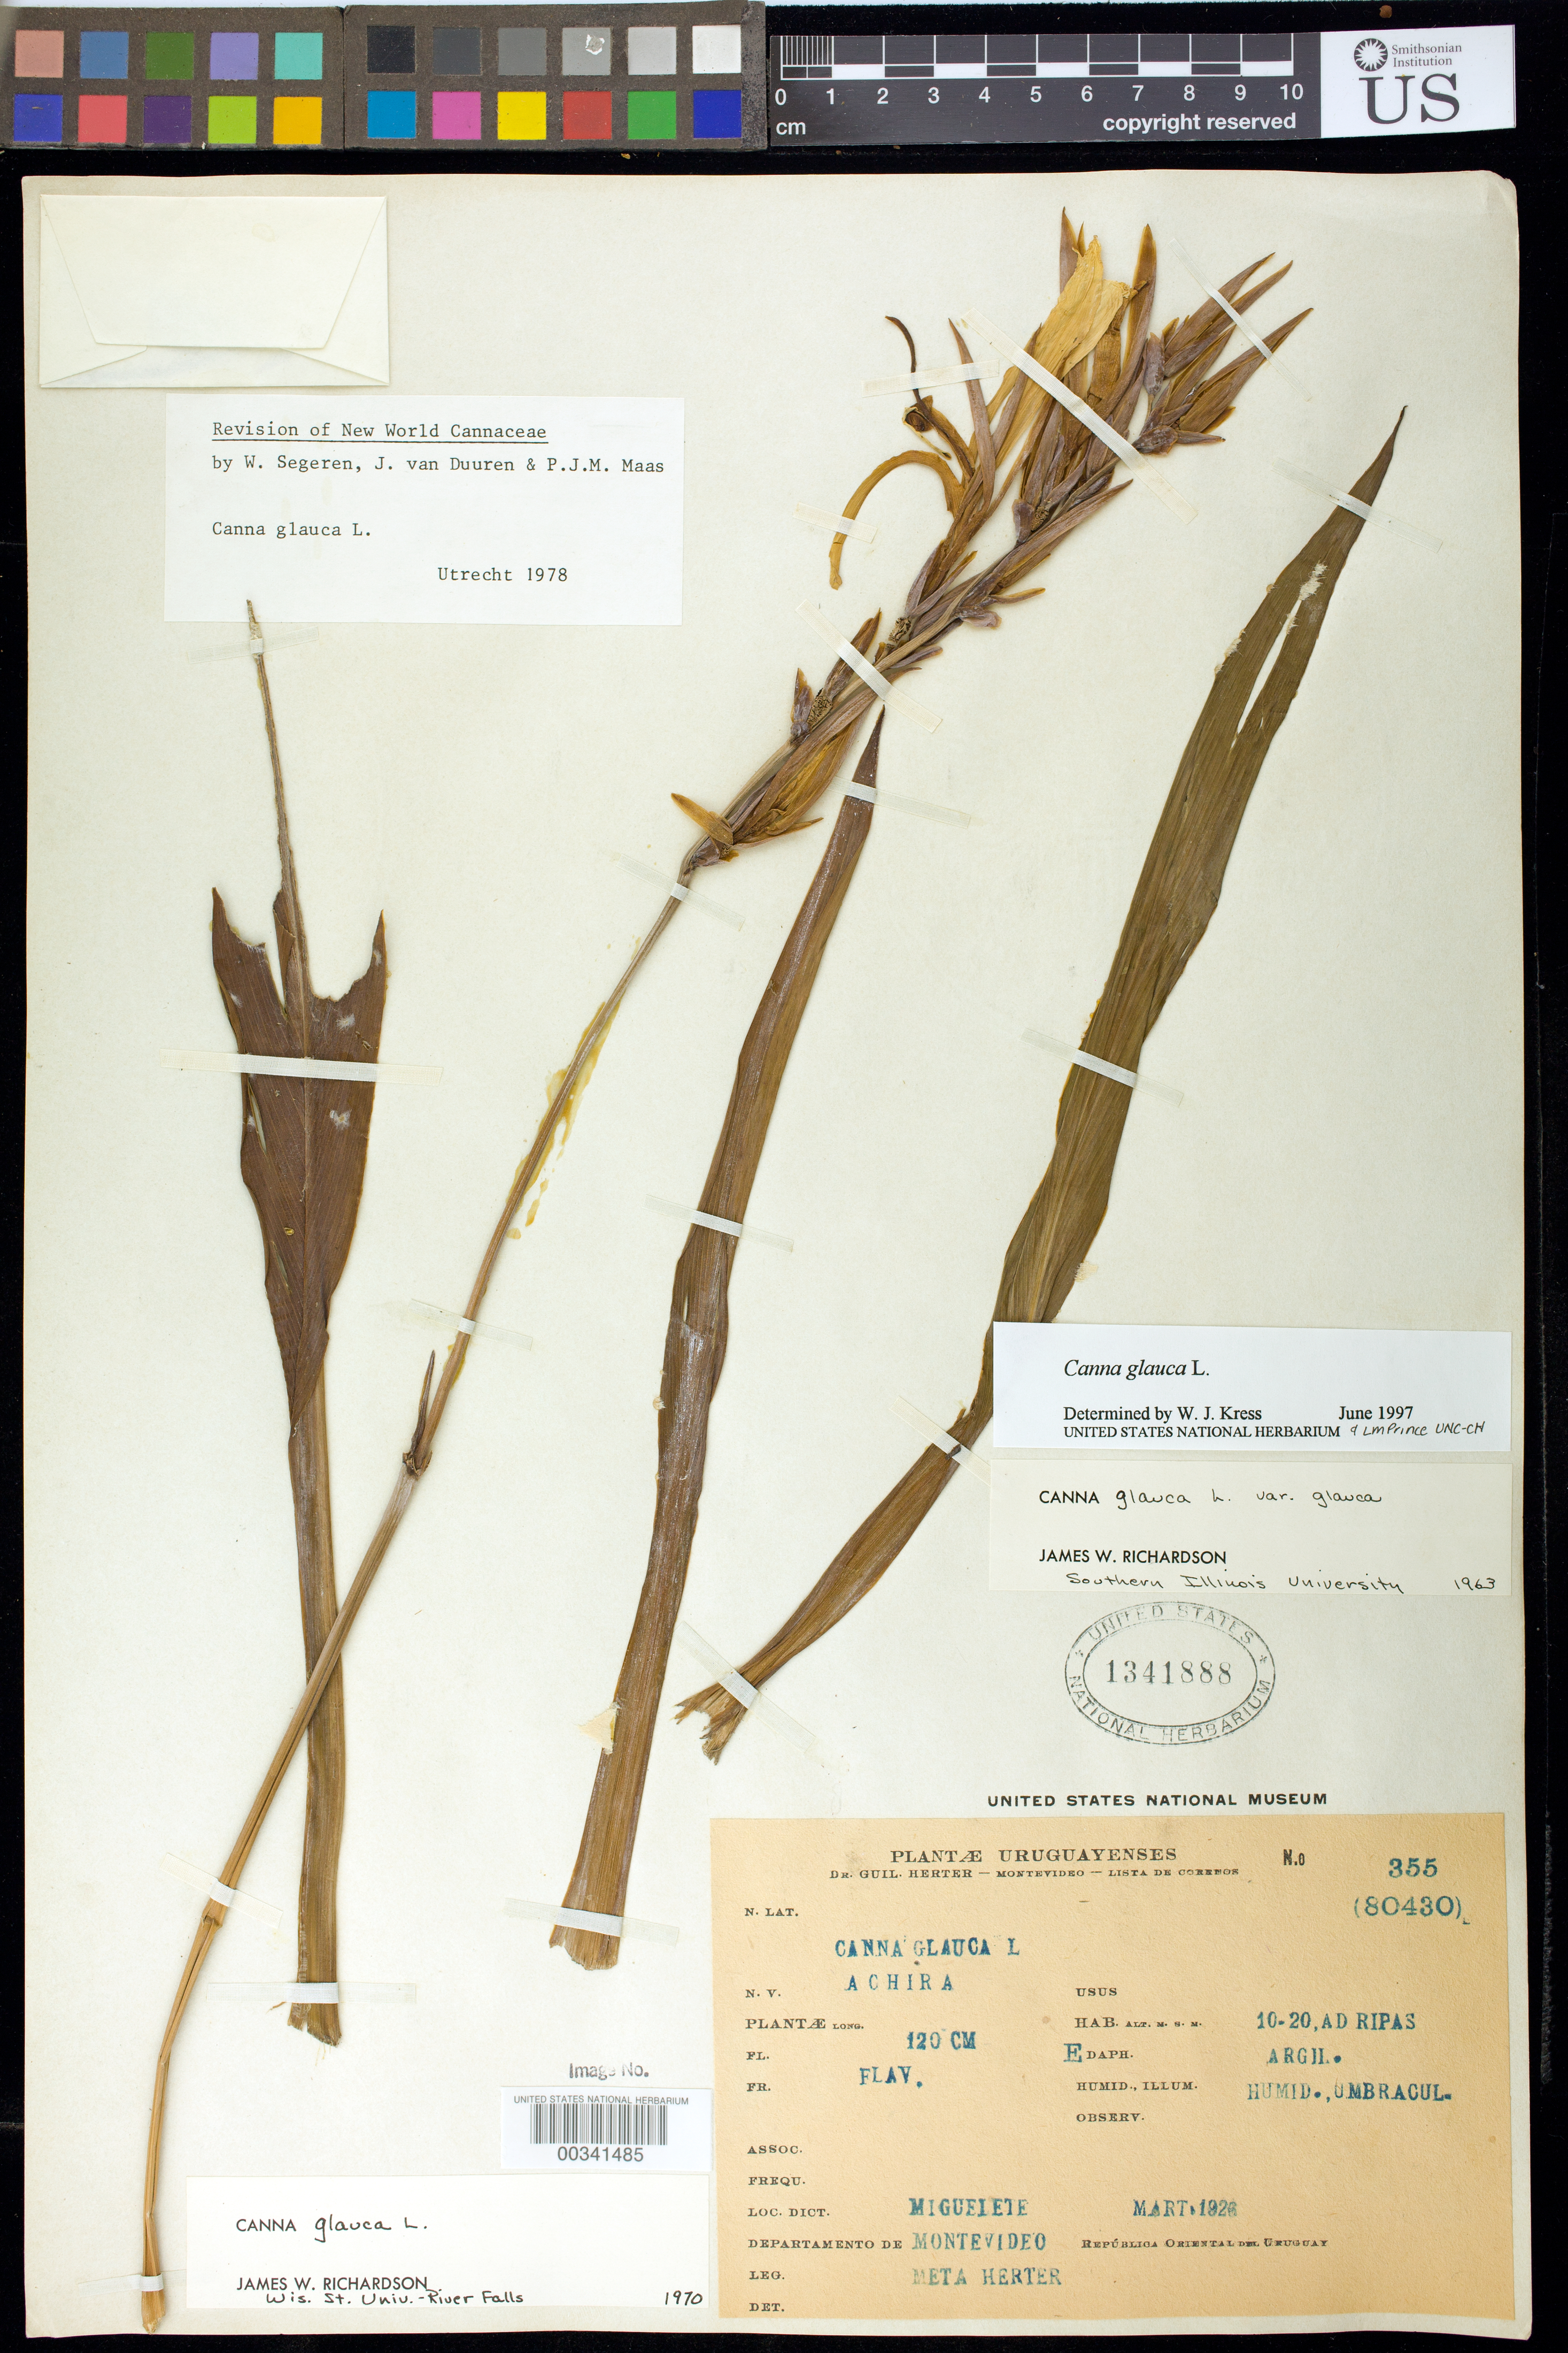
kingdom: Plantae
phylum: Tracheophyta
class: Liliopsida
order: Zingiberales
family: Cannaceae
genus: Canna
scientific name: Canna glauca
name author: L.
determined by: Segeren, W.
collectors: W. G. Herter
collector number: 355 (80430)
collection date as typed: Mar 1926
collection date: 1926-03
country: Uruguay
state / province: Montevideo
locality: Miguelete, republica oriental del uruguay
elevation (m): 10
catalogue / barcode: US 1341888